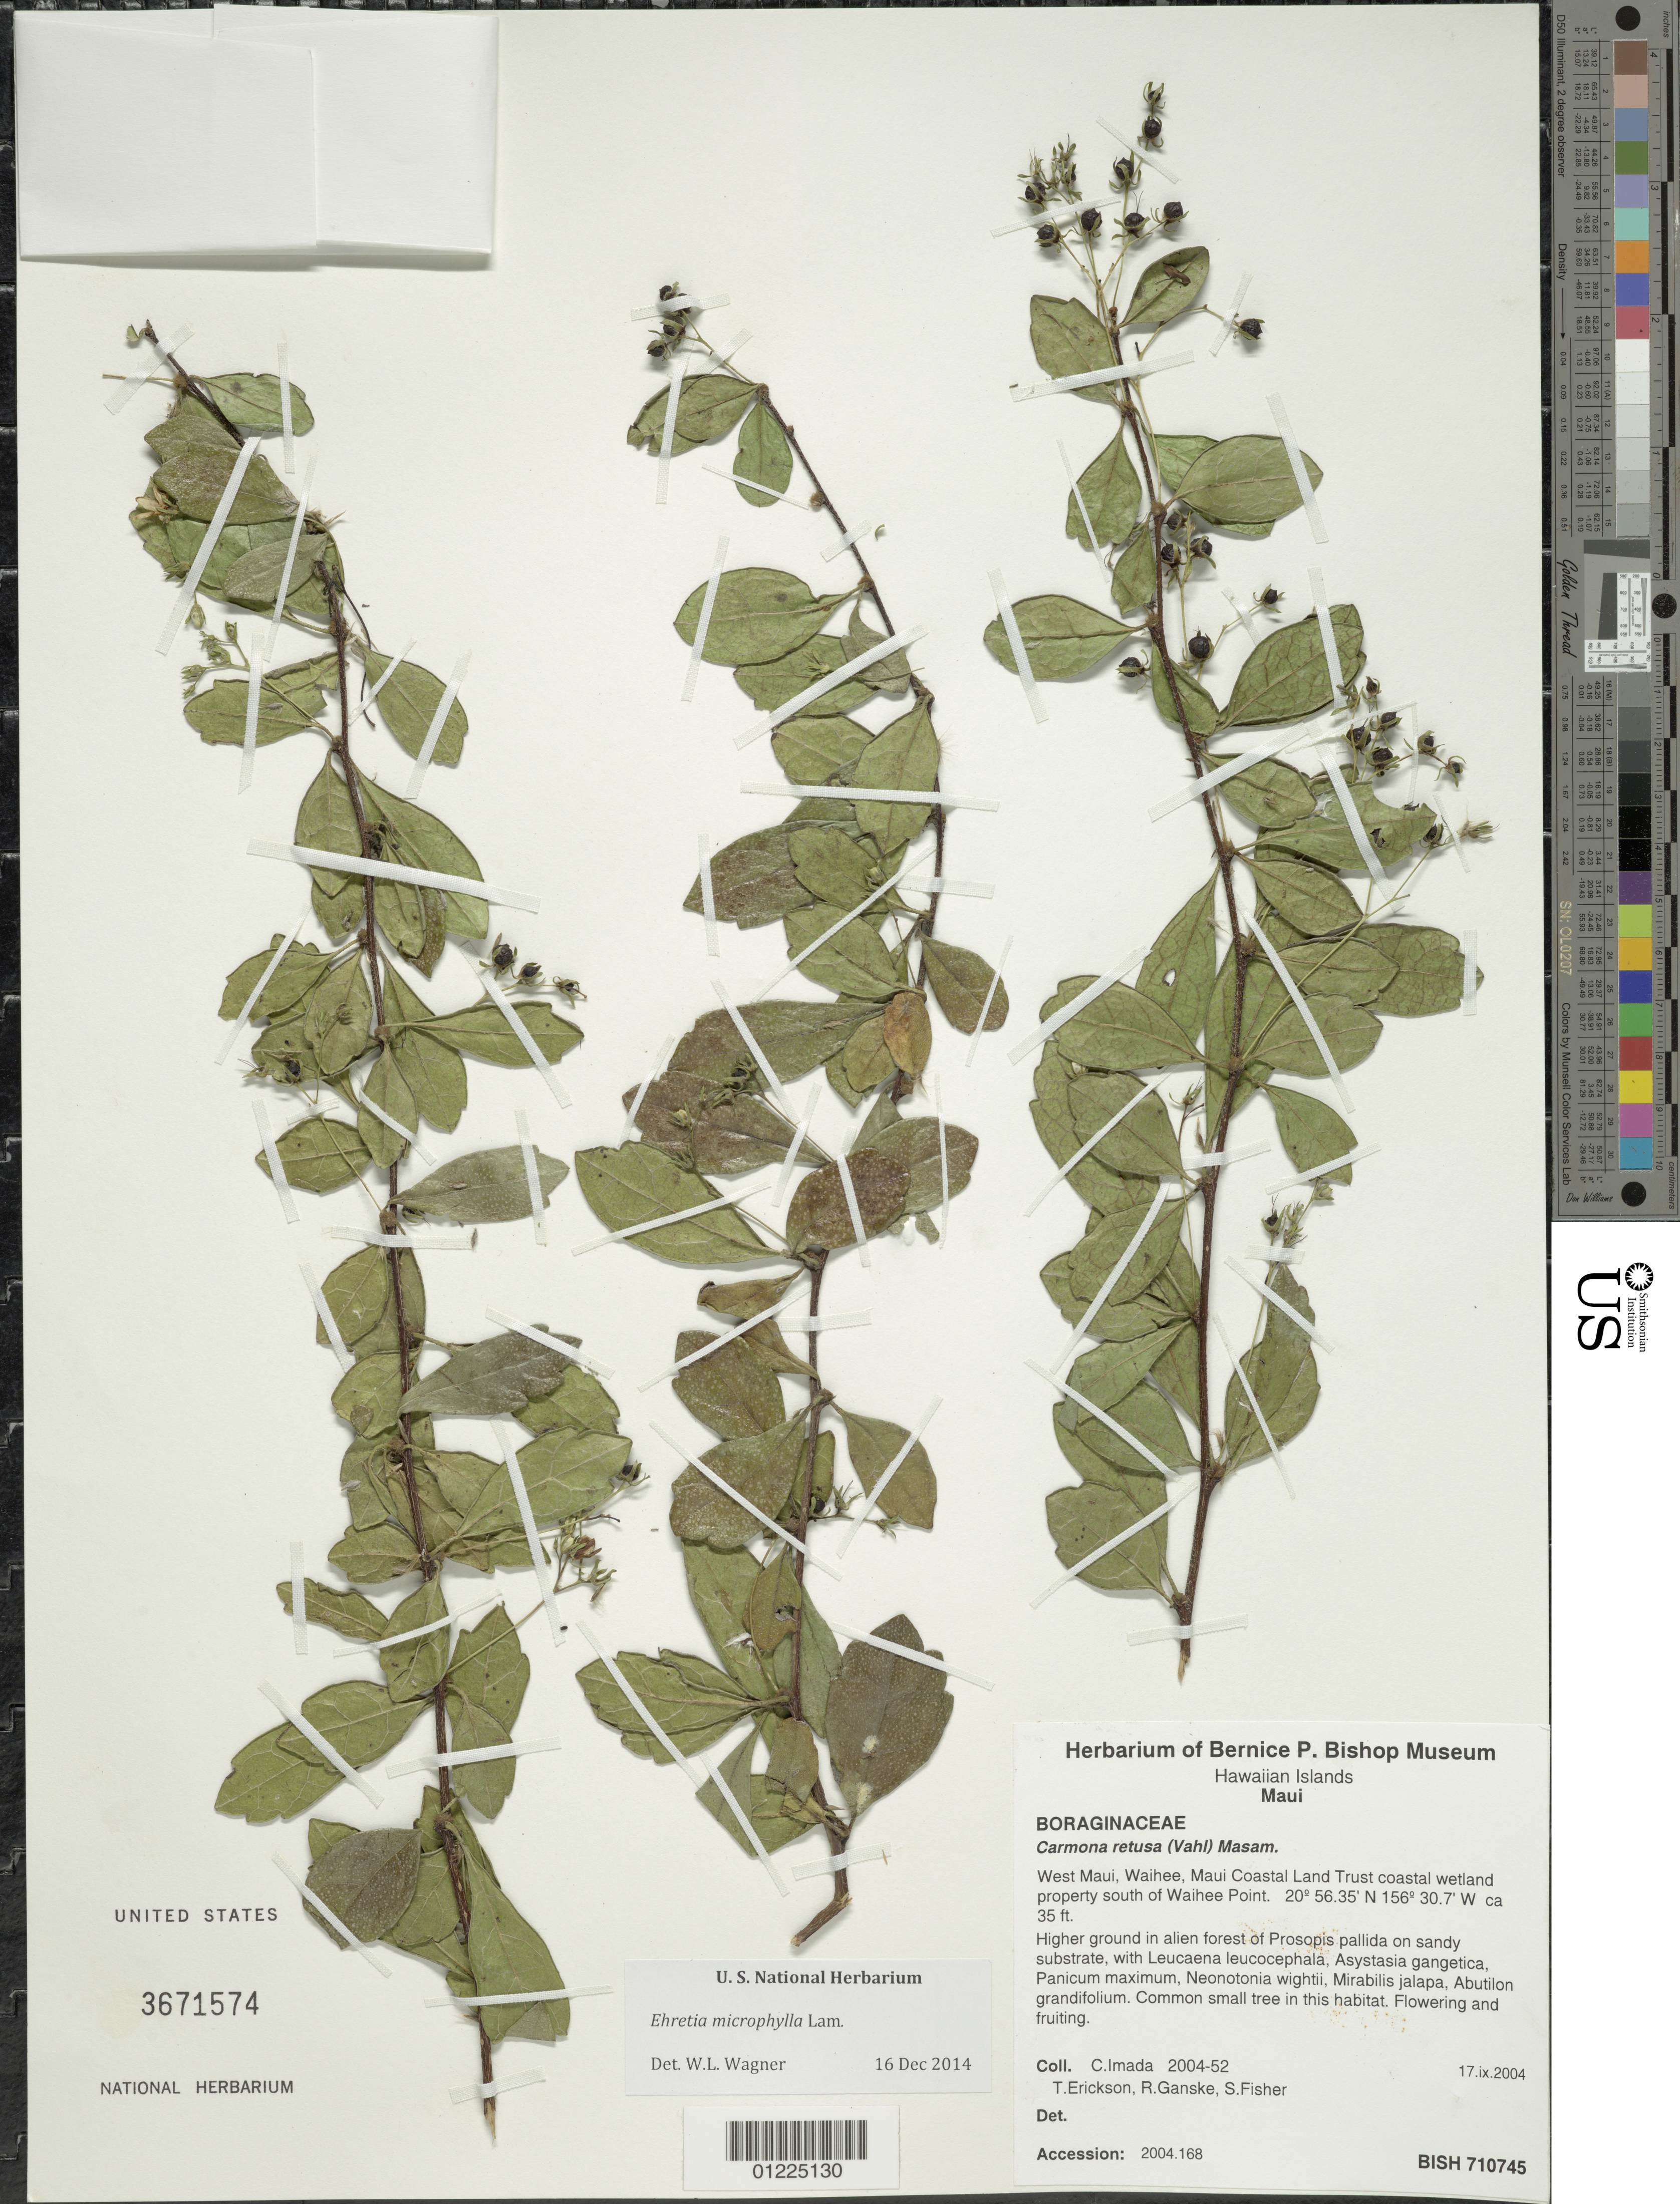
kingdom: Plantae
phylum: Tracheophyta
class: Magnoliopsida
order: Boraginales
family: Ehretiaceae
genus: Ehretia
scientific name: Ehretia microphylla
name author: Lam.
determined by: Wagner, W. L., (BOT), Smithsonian Institution - National Museum of Natural History (UNITED STATES)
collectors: C. Imada, T. Erickson, R. Ganske & S. Fisher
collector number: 2004-52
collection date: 2004-09-17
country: United States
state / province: Hawaii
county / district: Maui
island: Maui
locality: West Maui, Waihee, Maui Coastal Land Trust coastal wetland property south of Waihee Point.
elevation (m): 11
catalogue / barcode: US 3671574